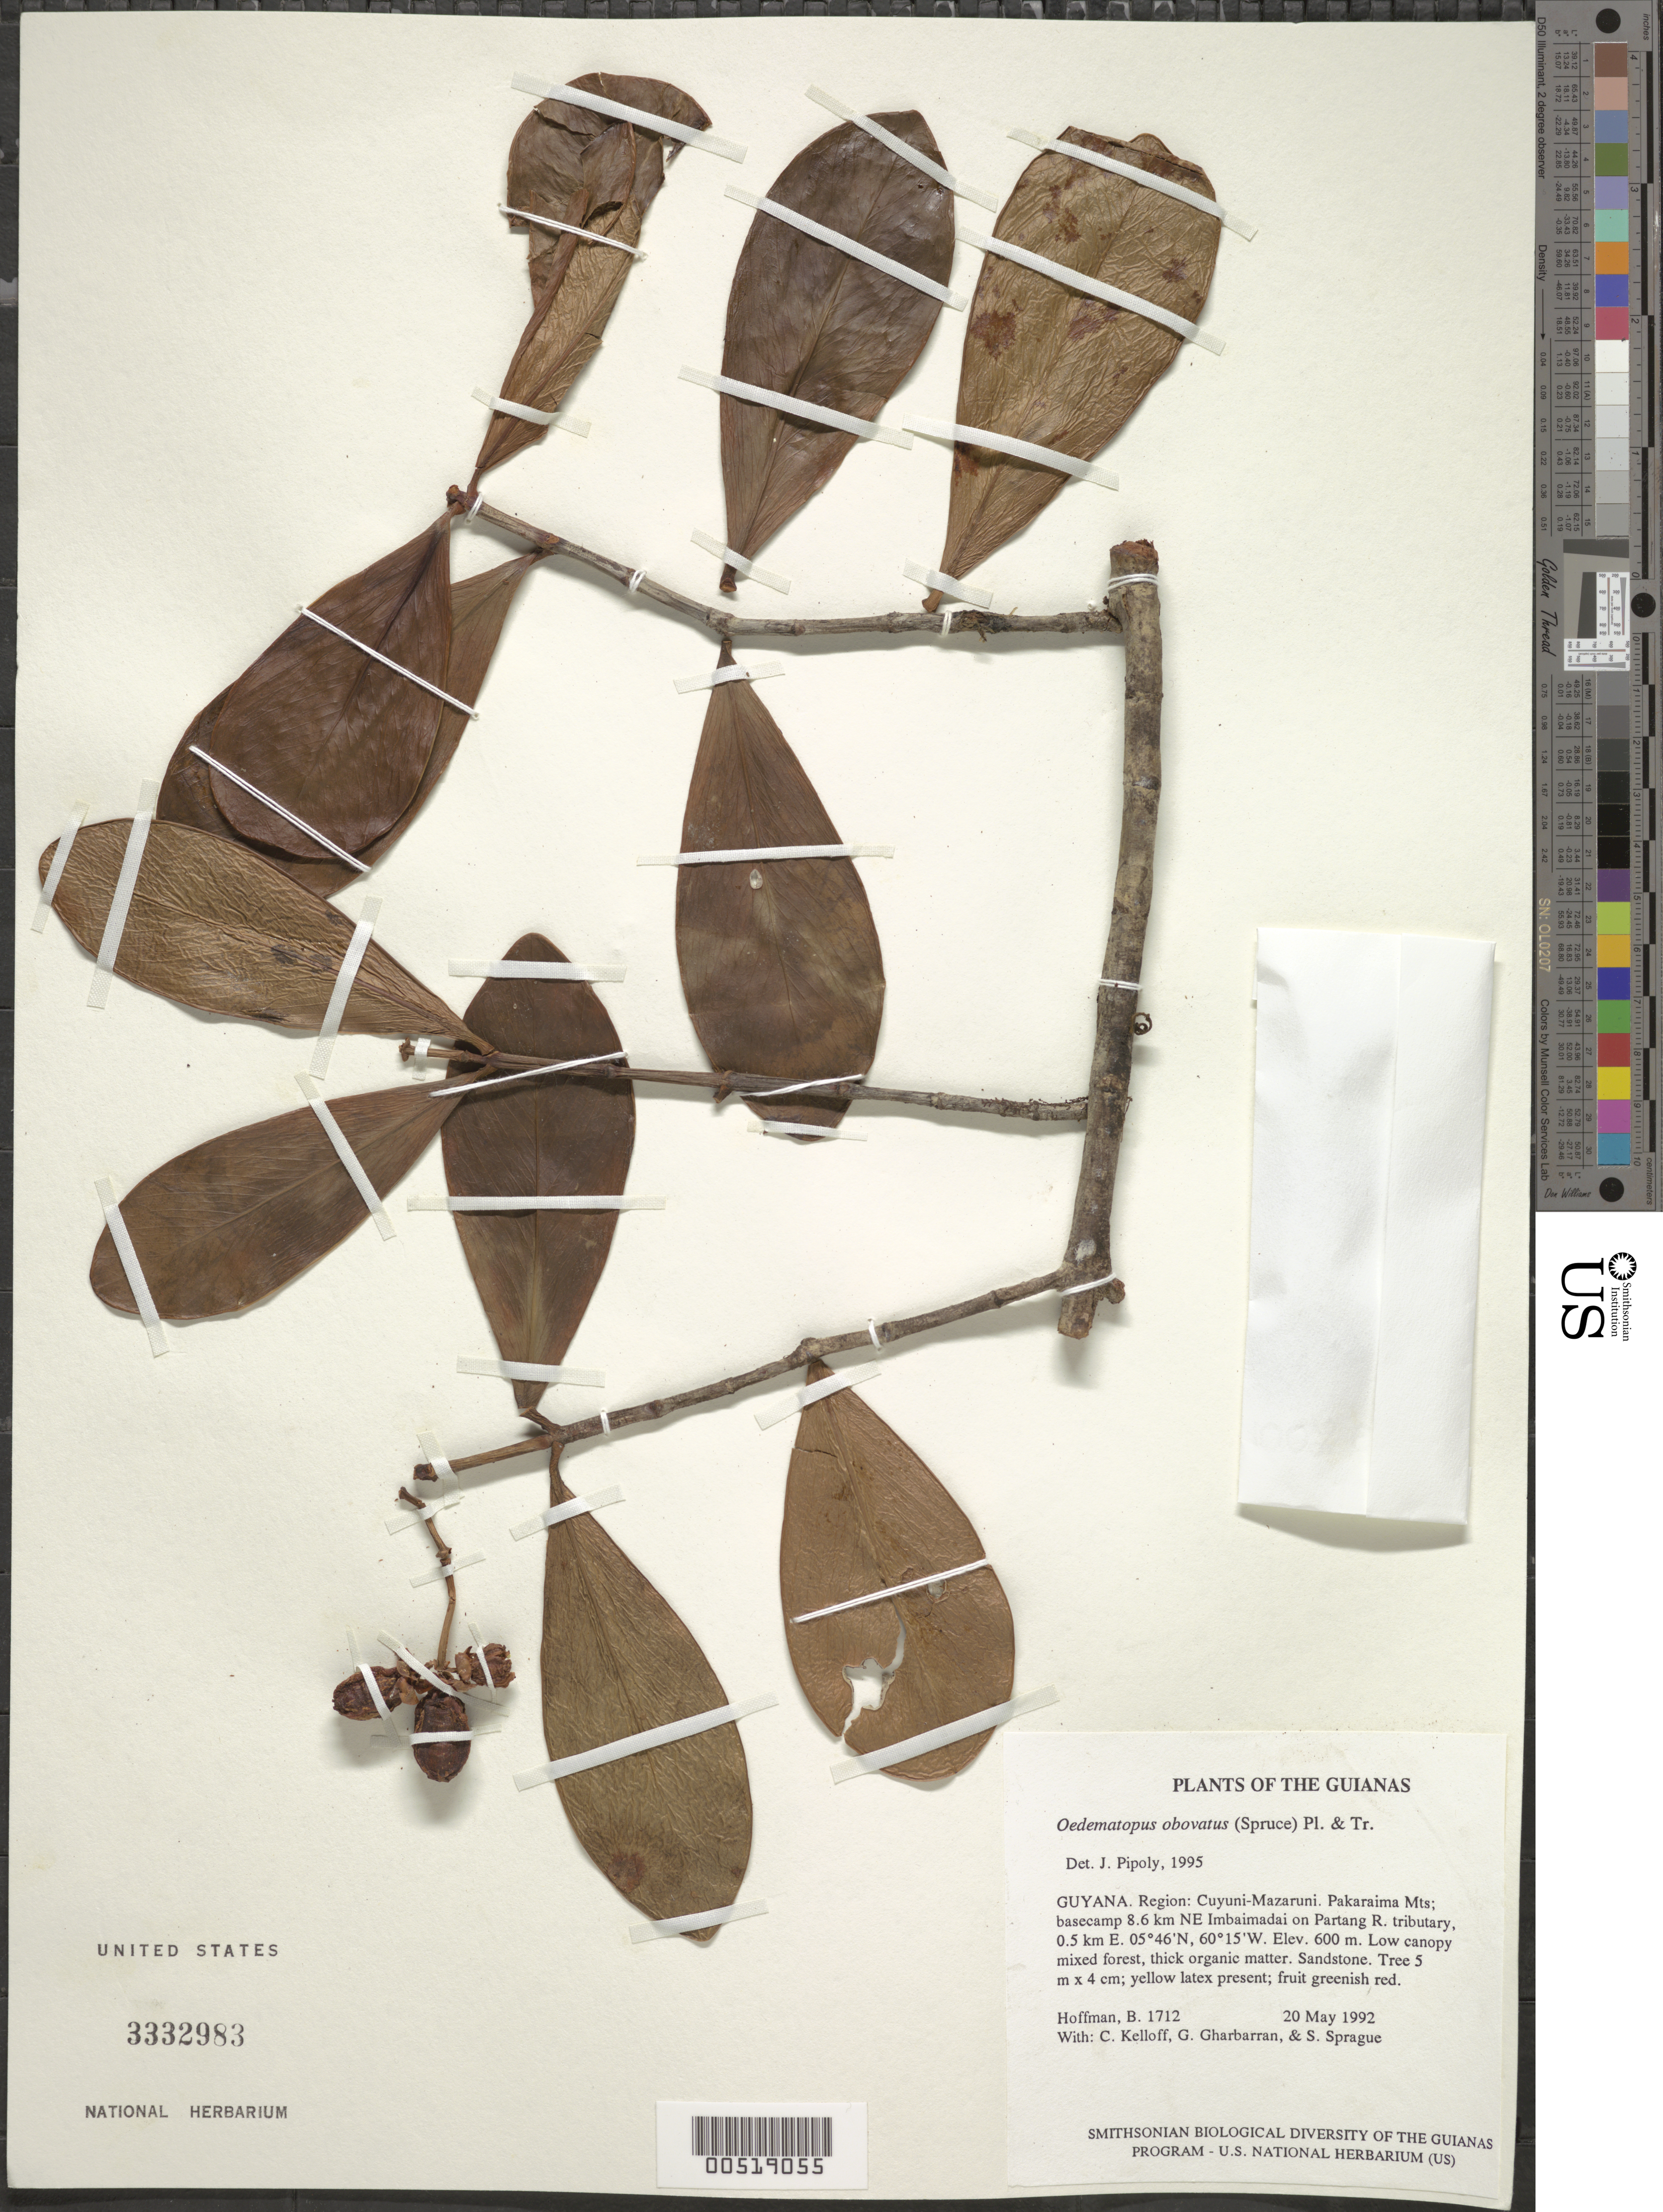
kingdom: Plantae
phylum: Tracheophyta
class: Magnoliopsida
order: Malpighiales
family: Clusiaceae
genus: Clusia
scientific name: Clusia obovata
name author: (Spruce ex Planch. & Triana) Pipoly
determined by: Pipoly, J. J., III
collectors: B. Hoffman, C. L. Kelloff, G. Gharbarran & S. Sprague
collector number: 1712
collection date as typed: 20 May 1992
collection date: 1992-05-20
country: Guyana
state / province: Cuyuni-Mazaruni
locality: Pakaraima Mts; basecamp 8.6 km NE Imbaimadai on Partang River tributary, 0.5 km E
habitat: Low canopy mixed forest, thick organic matter. Sandstone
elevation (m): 600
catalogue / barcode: US 3332983